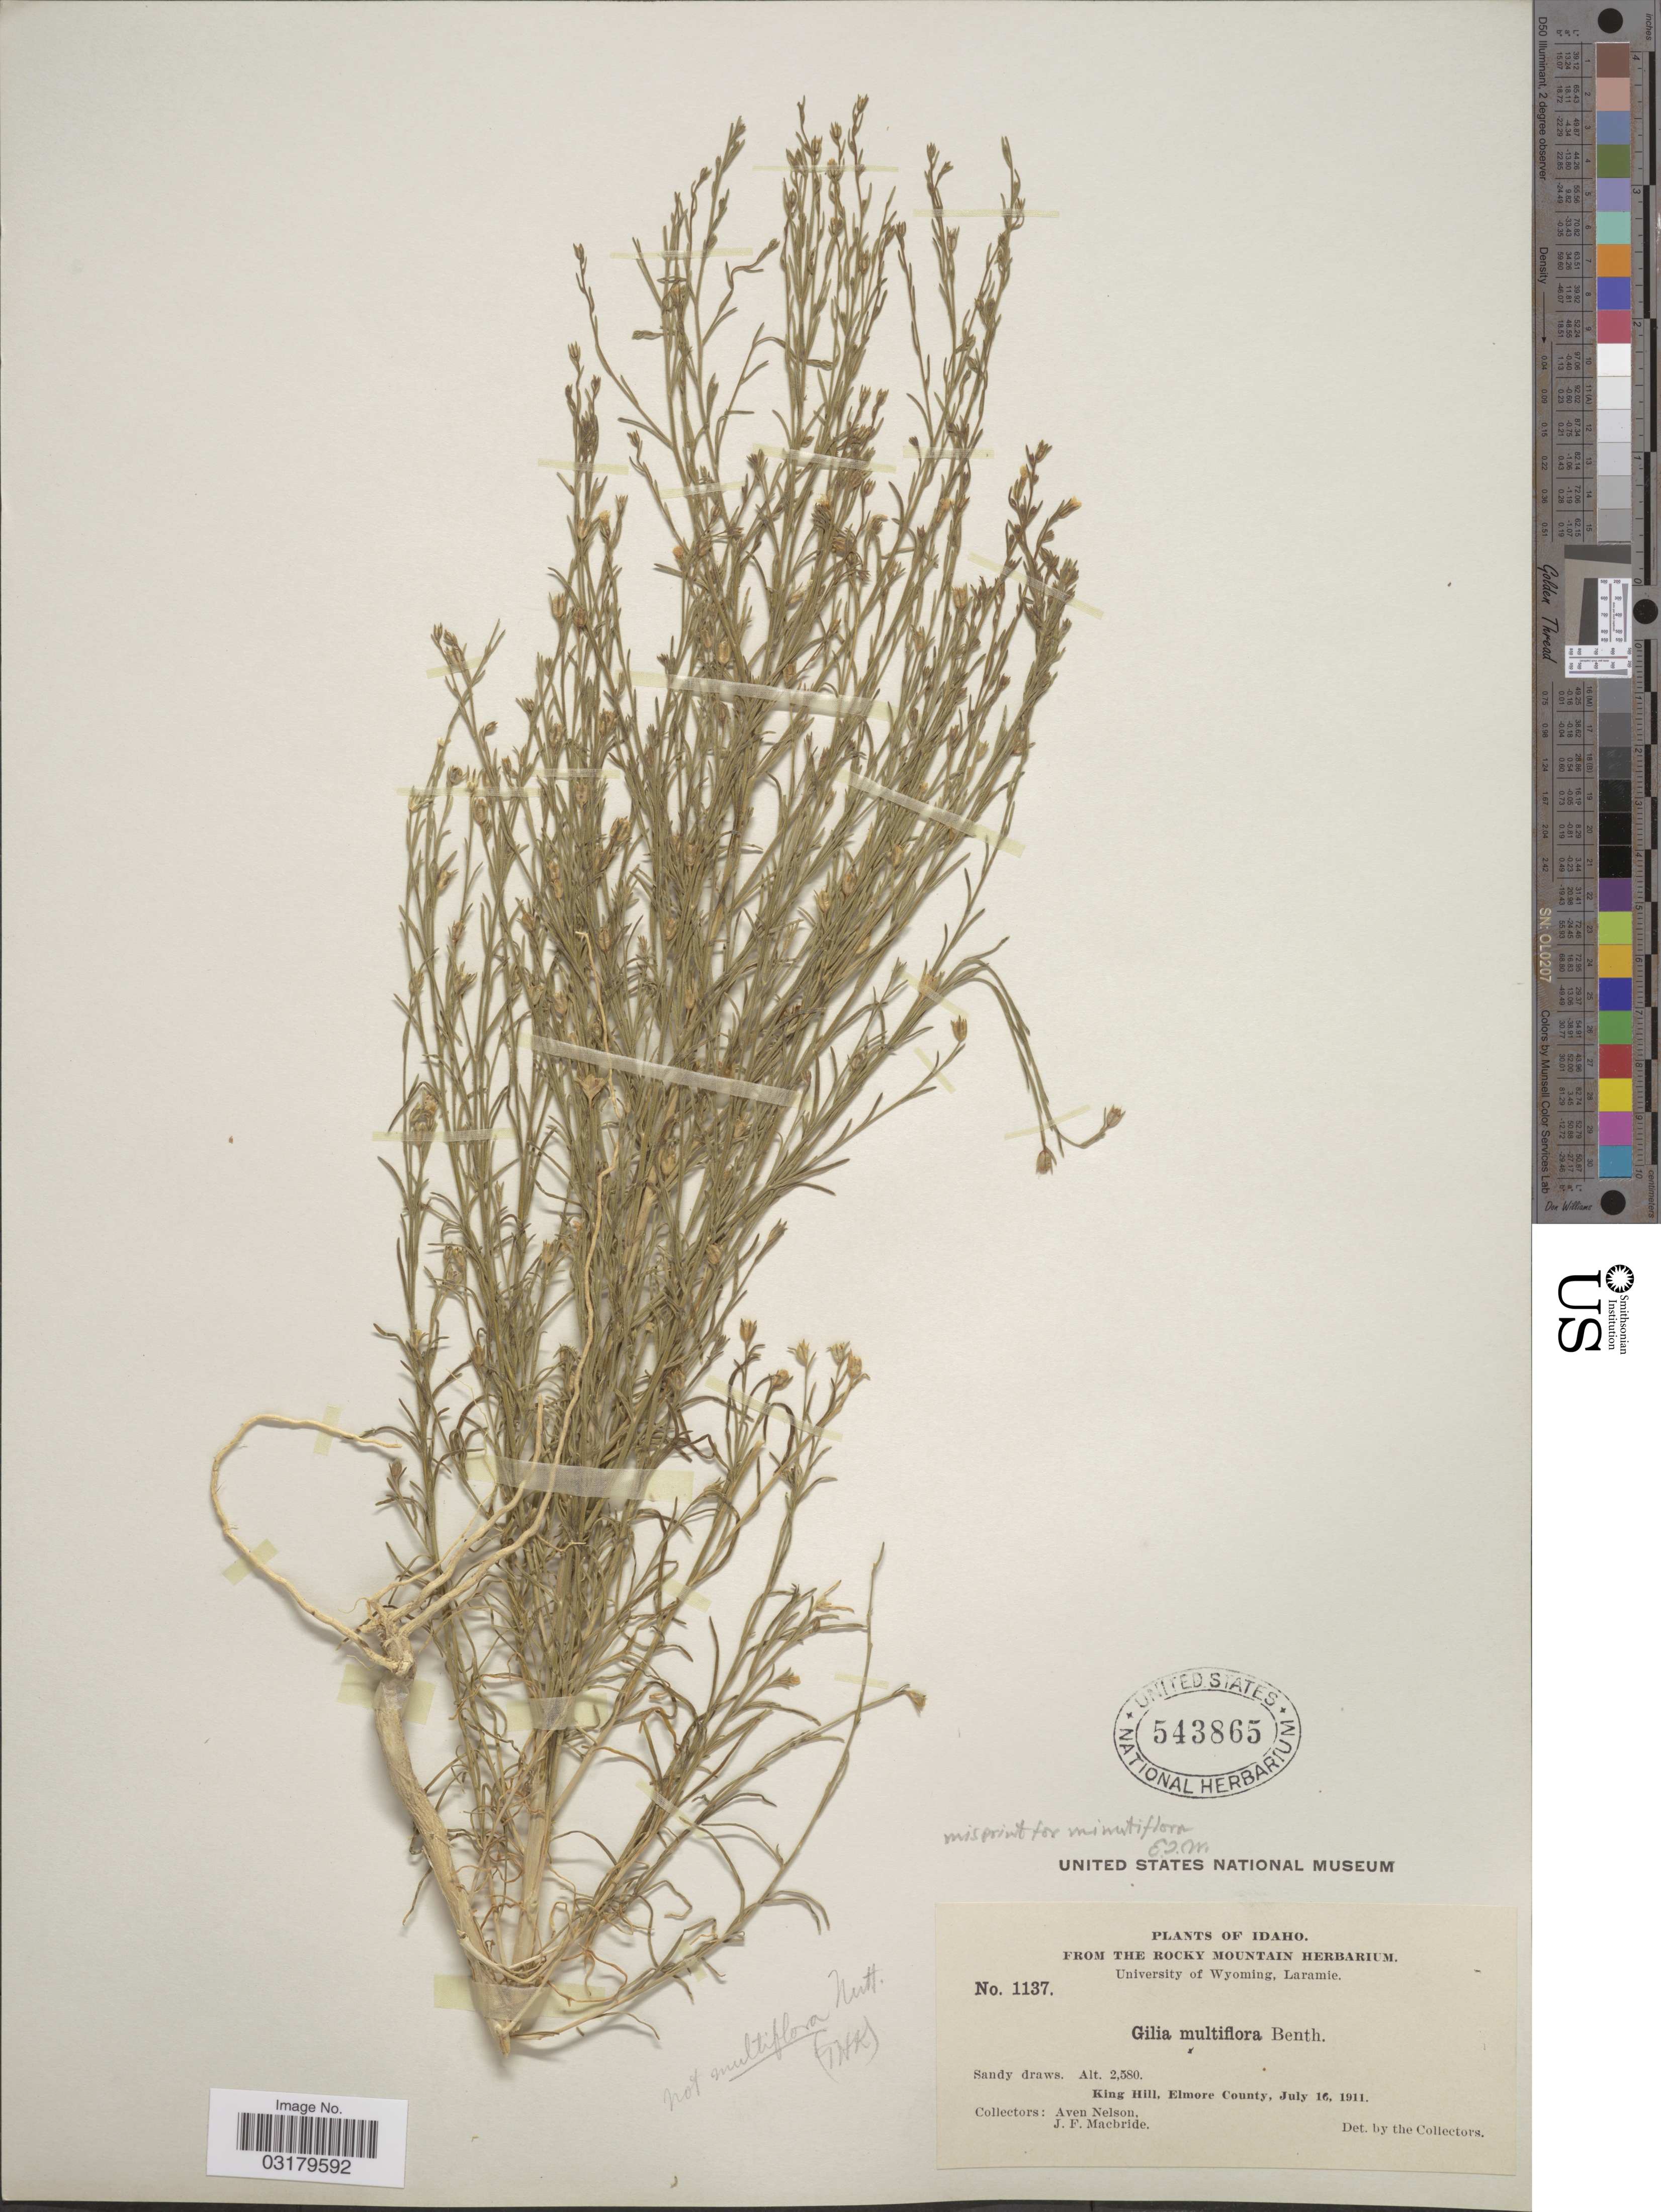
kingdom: Plantae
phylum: Tracheophyta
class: Magnoliopsida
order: Ericales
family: Polemoniaceae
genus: Microgilia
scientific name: Microgilia minutiflora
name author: (J.M. Porter & L.A. Johnson) Benth.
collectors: A. Nelson & J. F. Macbride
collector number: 1137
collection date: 1911-07-16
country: United States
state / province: Idaho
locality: King Hill, Elmore County.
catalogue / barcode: US 543865